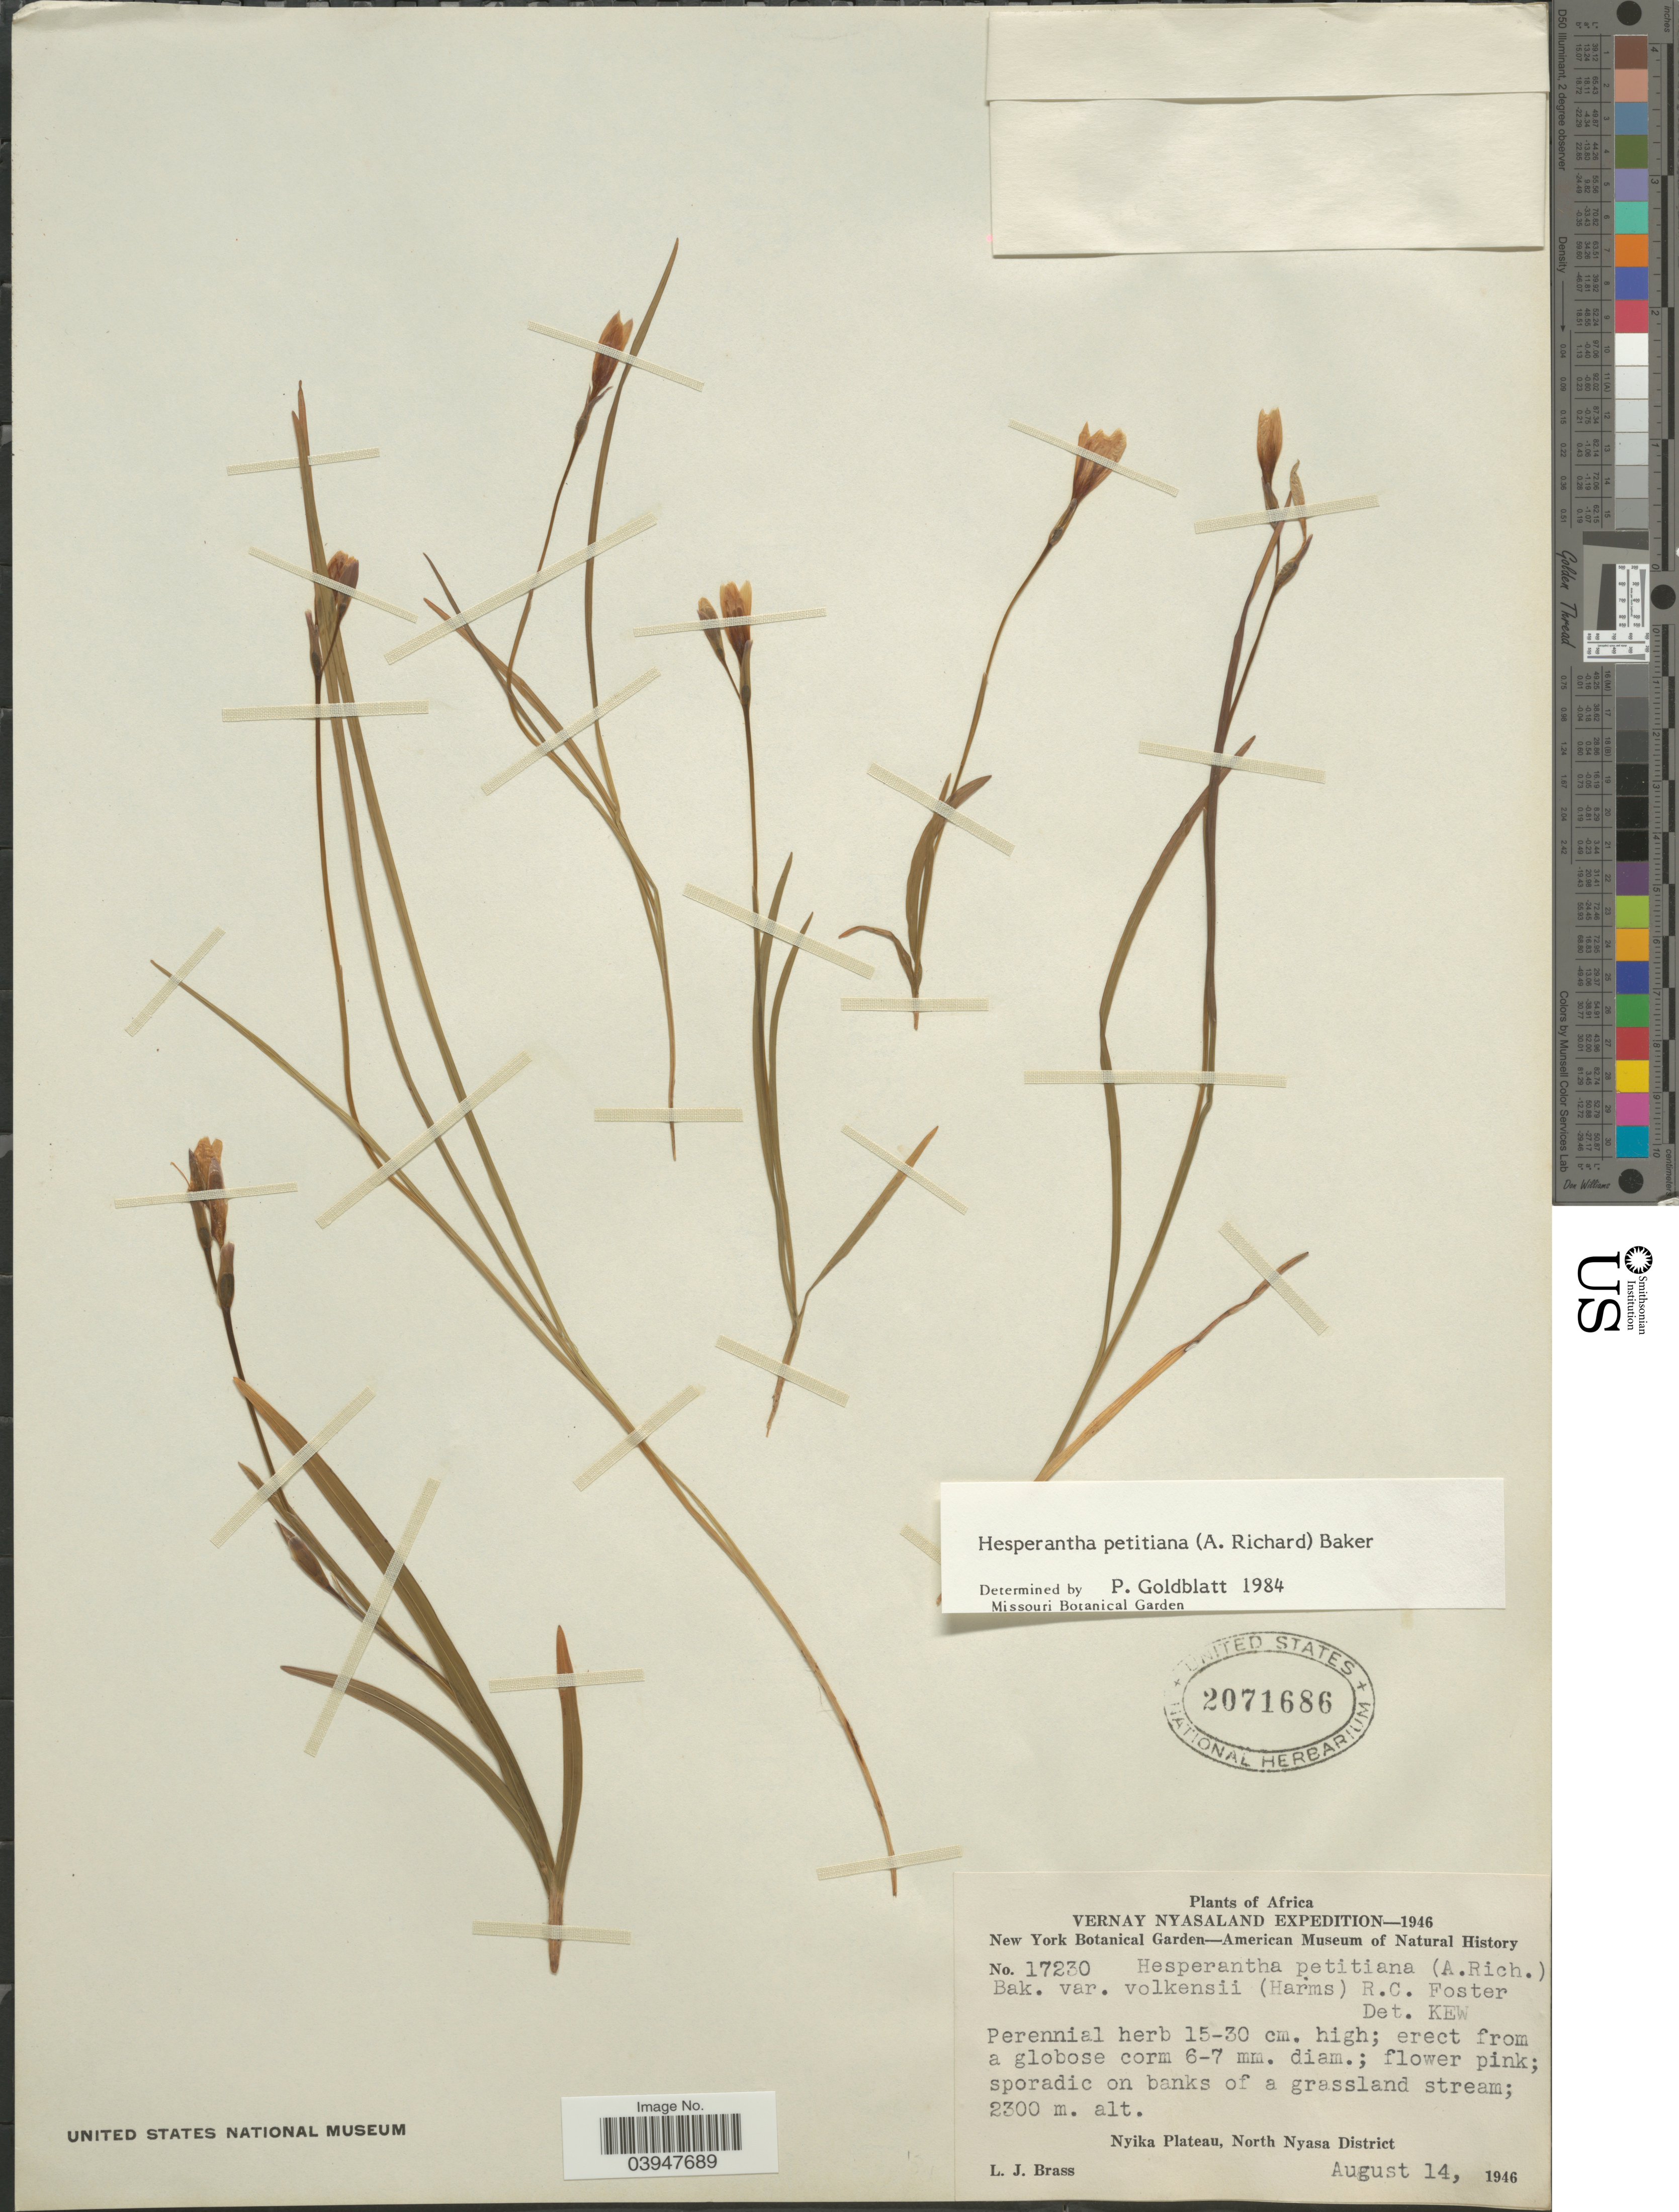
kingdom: Plantae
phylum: Tracheophyta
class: Liliopsida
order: Asparagales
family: Iridaceae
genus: Hesperantha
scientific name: Hesperantha petitiana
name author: (A. Rich.) Baker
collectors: L. J. Brass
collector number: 17230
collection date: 1946-08-14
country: Malawi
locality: Africa. Vernay Nyasaland. Nyika Plateau, North Nyasa District.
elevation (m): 2300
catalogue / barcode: US 2071686